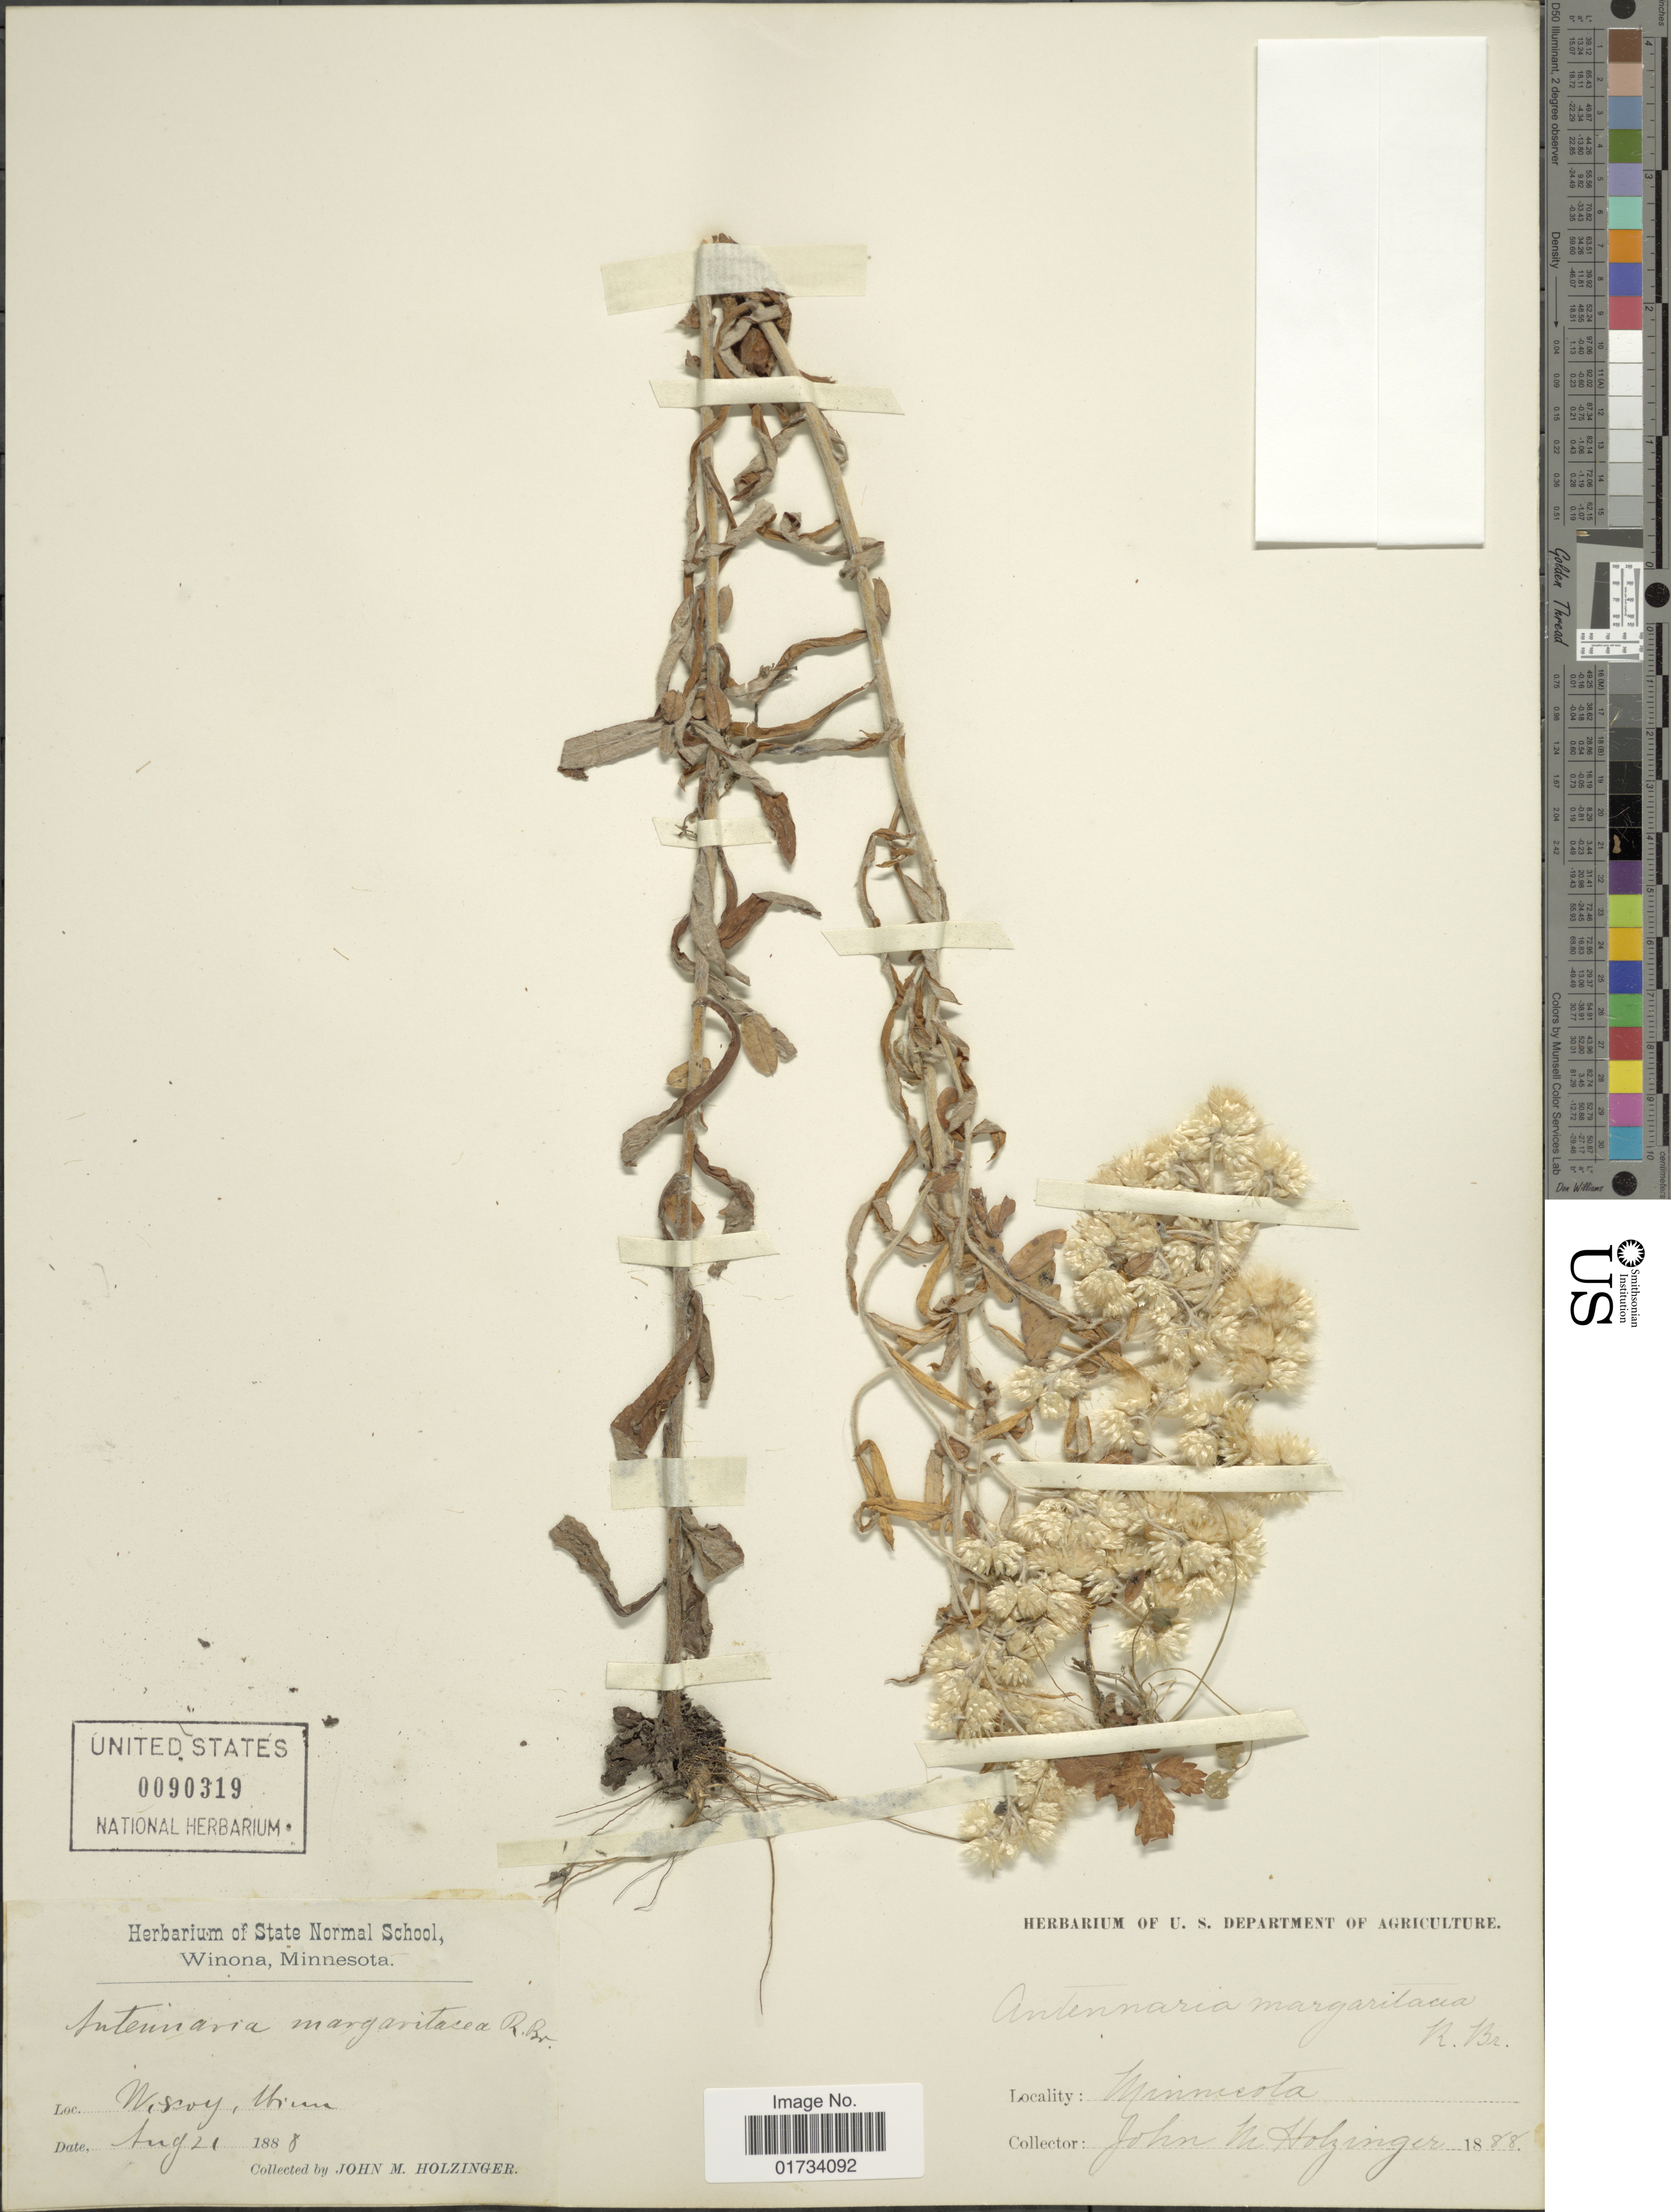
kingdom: Plantae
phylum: Tracheophyta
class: Magnoliopsida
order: Asterales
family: Asteraceae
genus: Anaphalis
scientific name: Anaphalis margaritacea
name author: (L.) Benth. & Hook. f.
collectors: J. M. Holzinger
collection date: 1888-08-21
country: United States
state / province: Minnesota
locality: Wiscoy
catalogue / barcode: US 90319